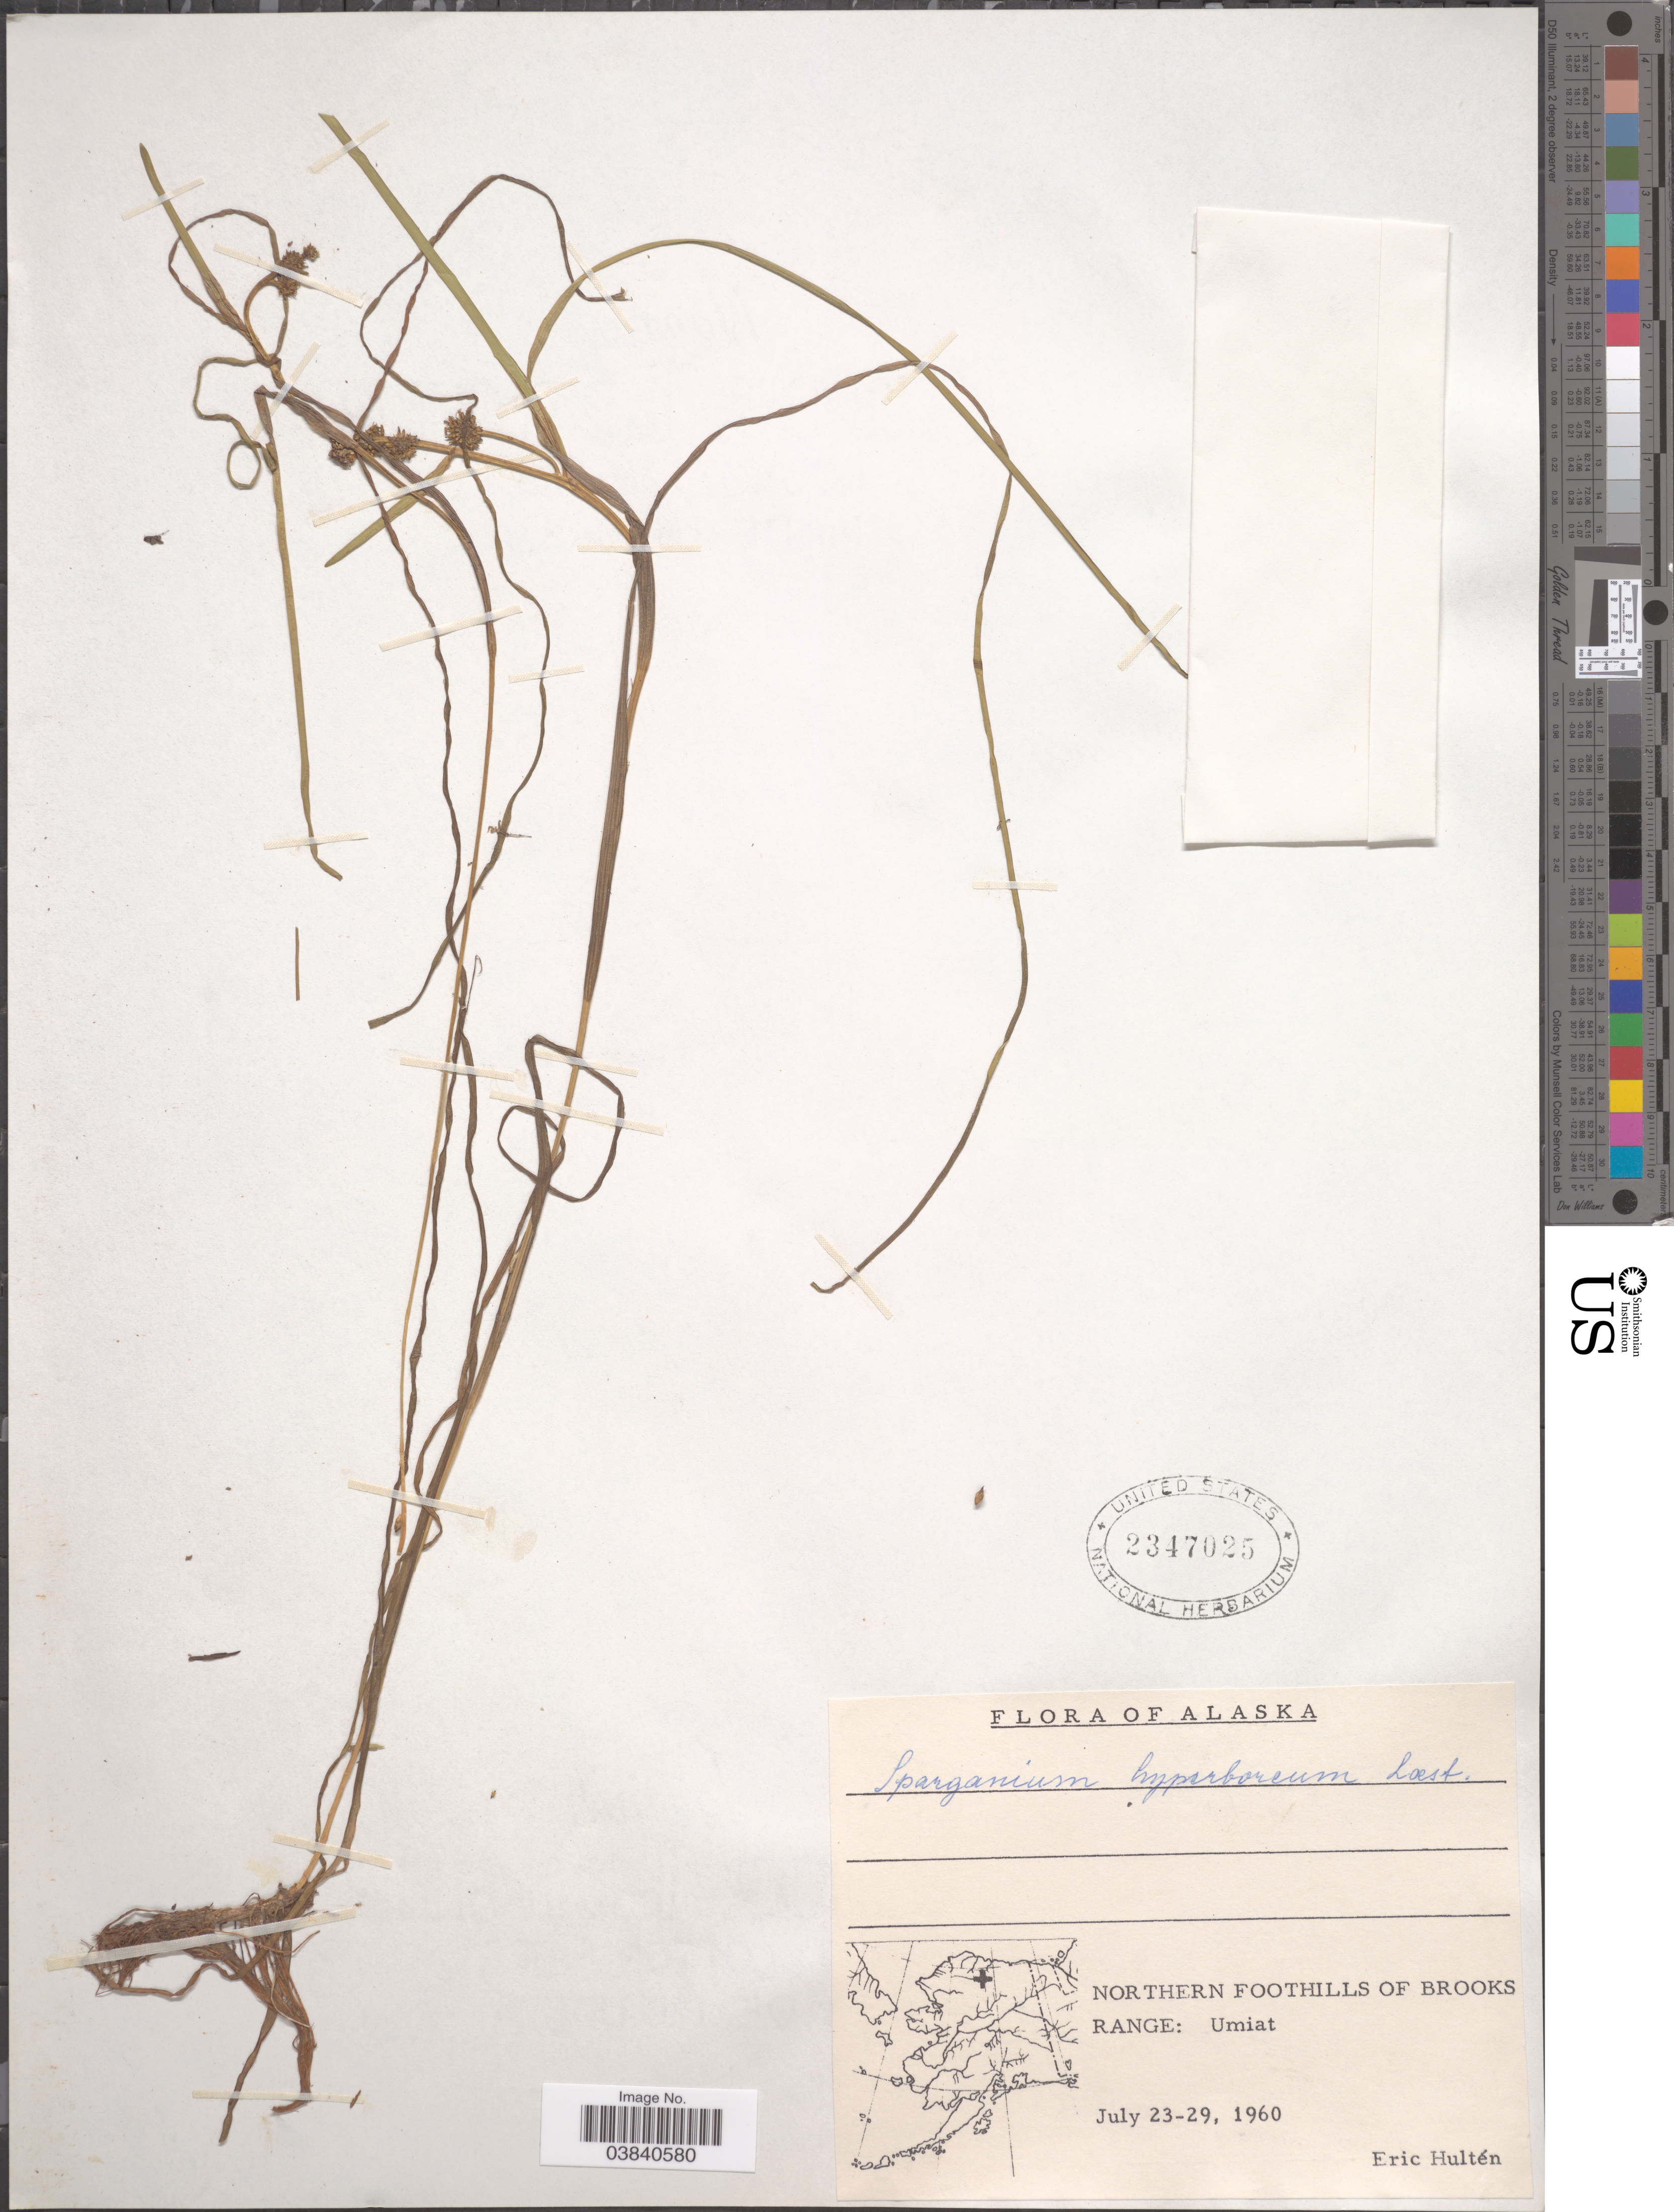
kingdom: Plantae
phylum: Tracheophyta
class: Liliopsida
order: Poales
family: Typhaceae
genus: Sparganium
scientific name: Sparganium hyperboreum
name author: Beurl. ex Laest.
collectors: E. G. Hultén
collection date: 1960-07-23/1960-07-29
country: United States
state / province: Alaska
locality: Northern Foothills of Brooks Range: Umiat.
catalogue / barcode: US 2347025